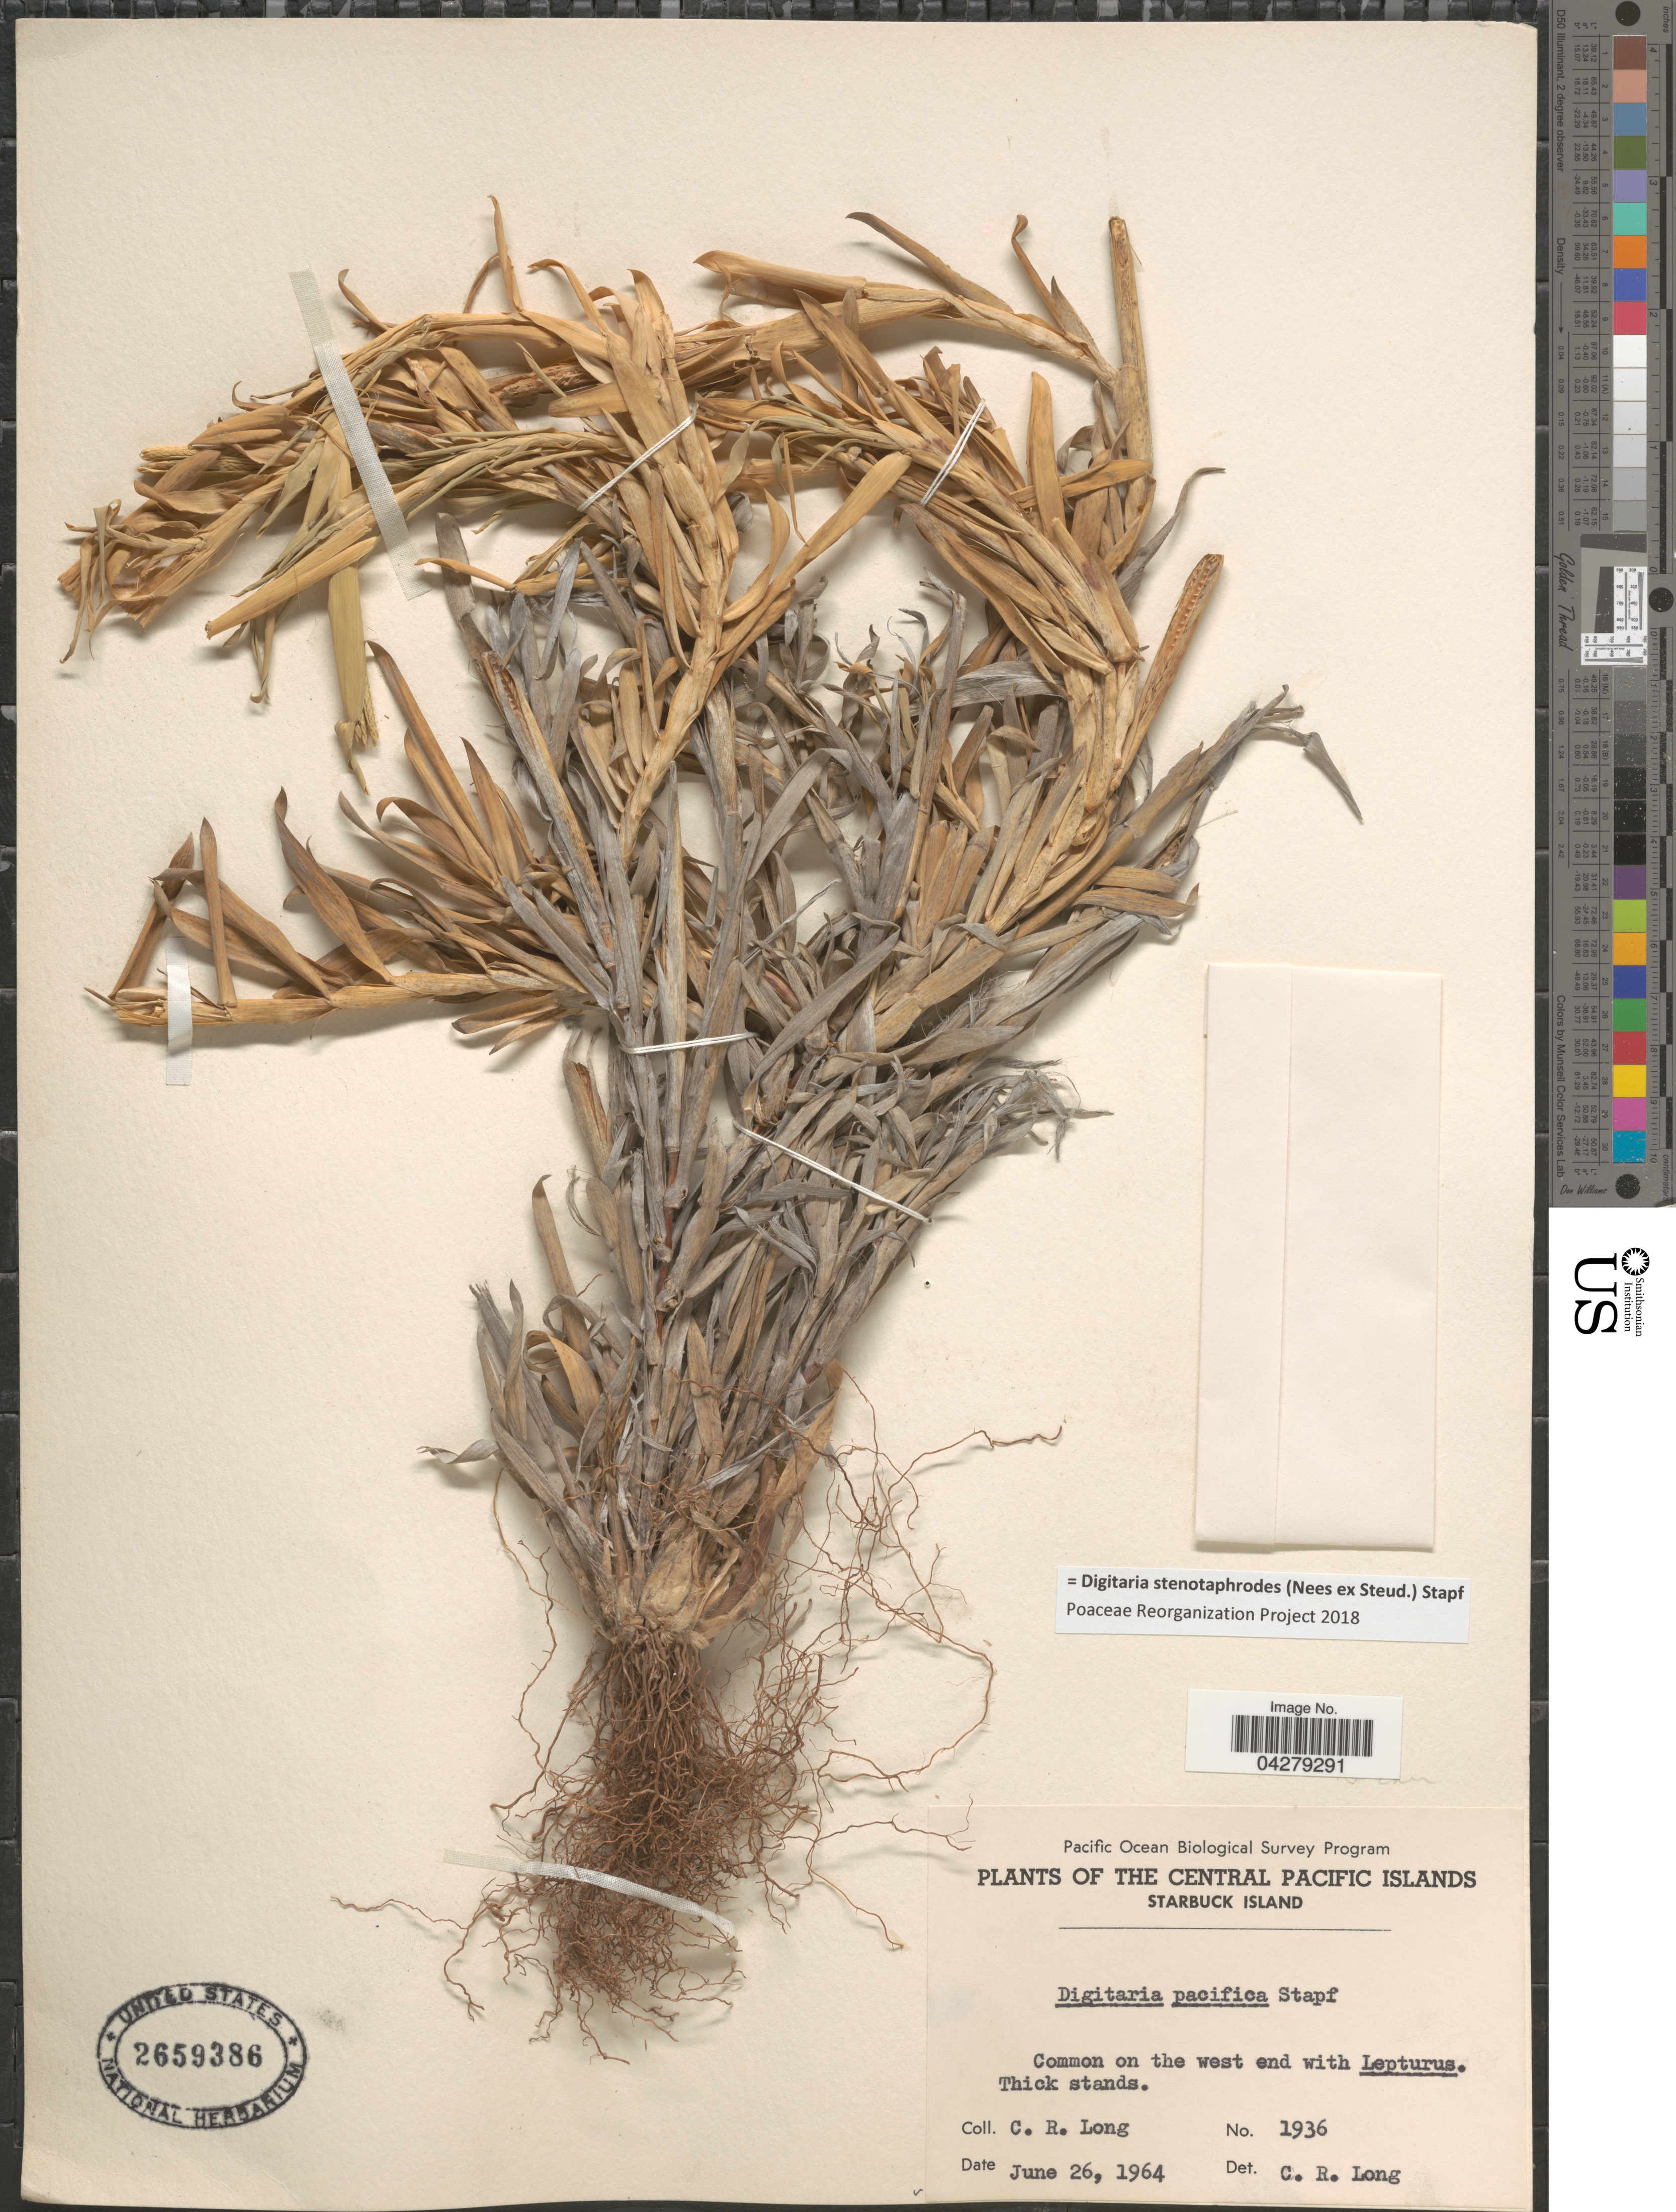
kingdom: Plantae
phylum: Tracheophyta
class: Liliopsida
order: Poales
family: Poaceae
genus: Digitaria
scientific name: Digitaria stenotaphrodes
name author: (Steud.) Stapf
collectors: C. R. Long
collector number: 1936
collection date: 1964-06-26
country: Kiribati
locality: Pacific Ocean Biological Survey Program. The Central Pacific Islands. Starbuck Island.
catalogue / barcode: US 2659386